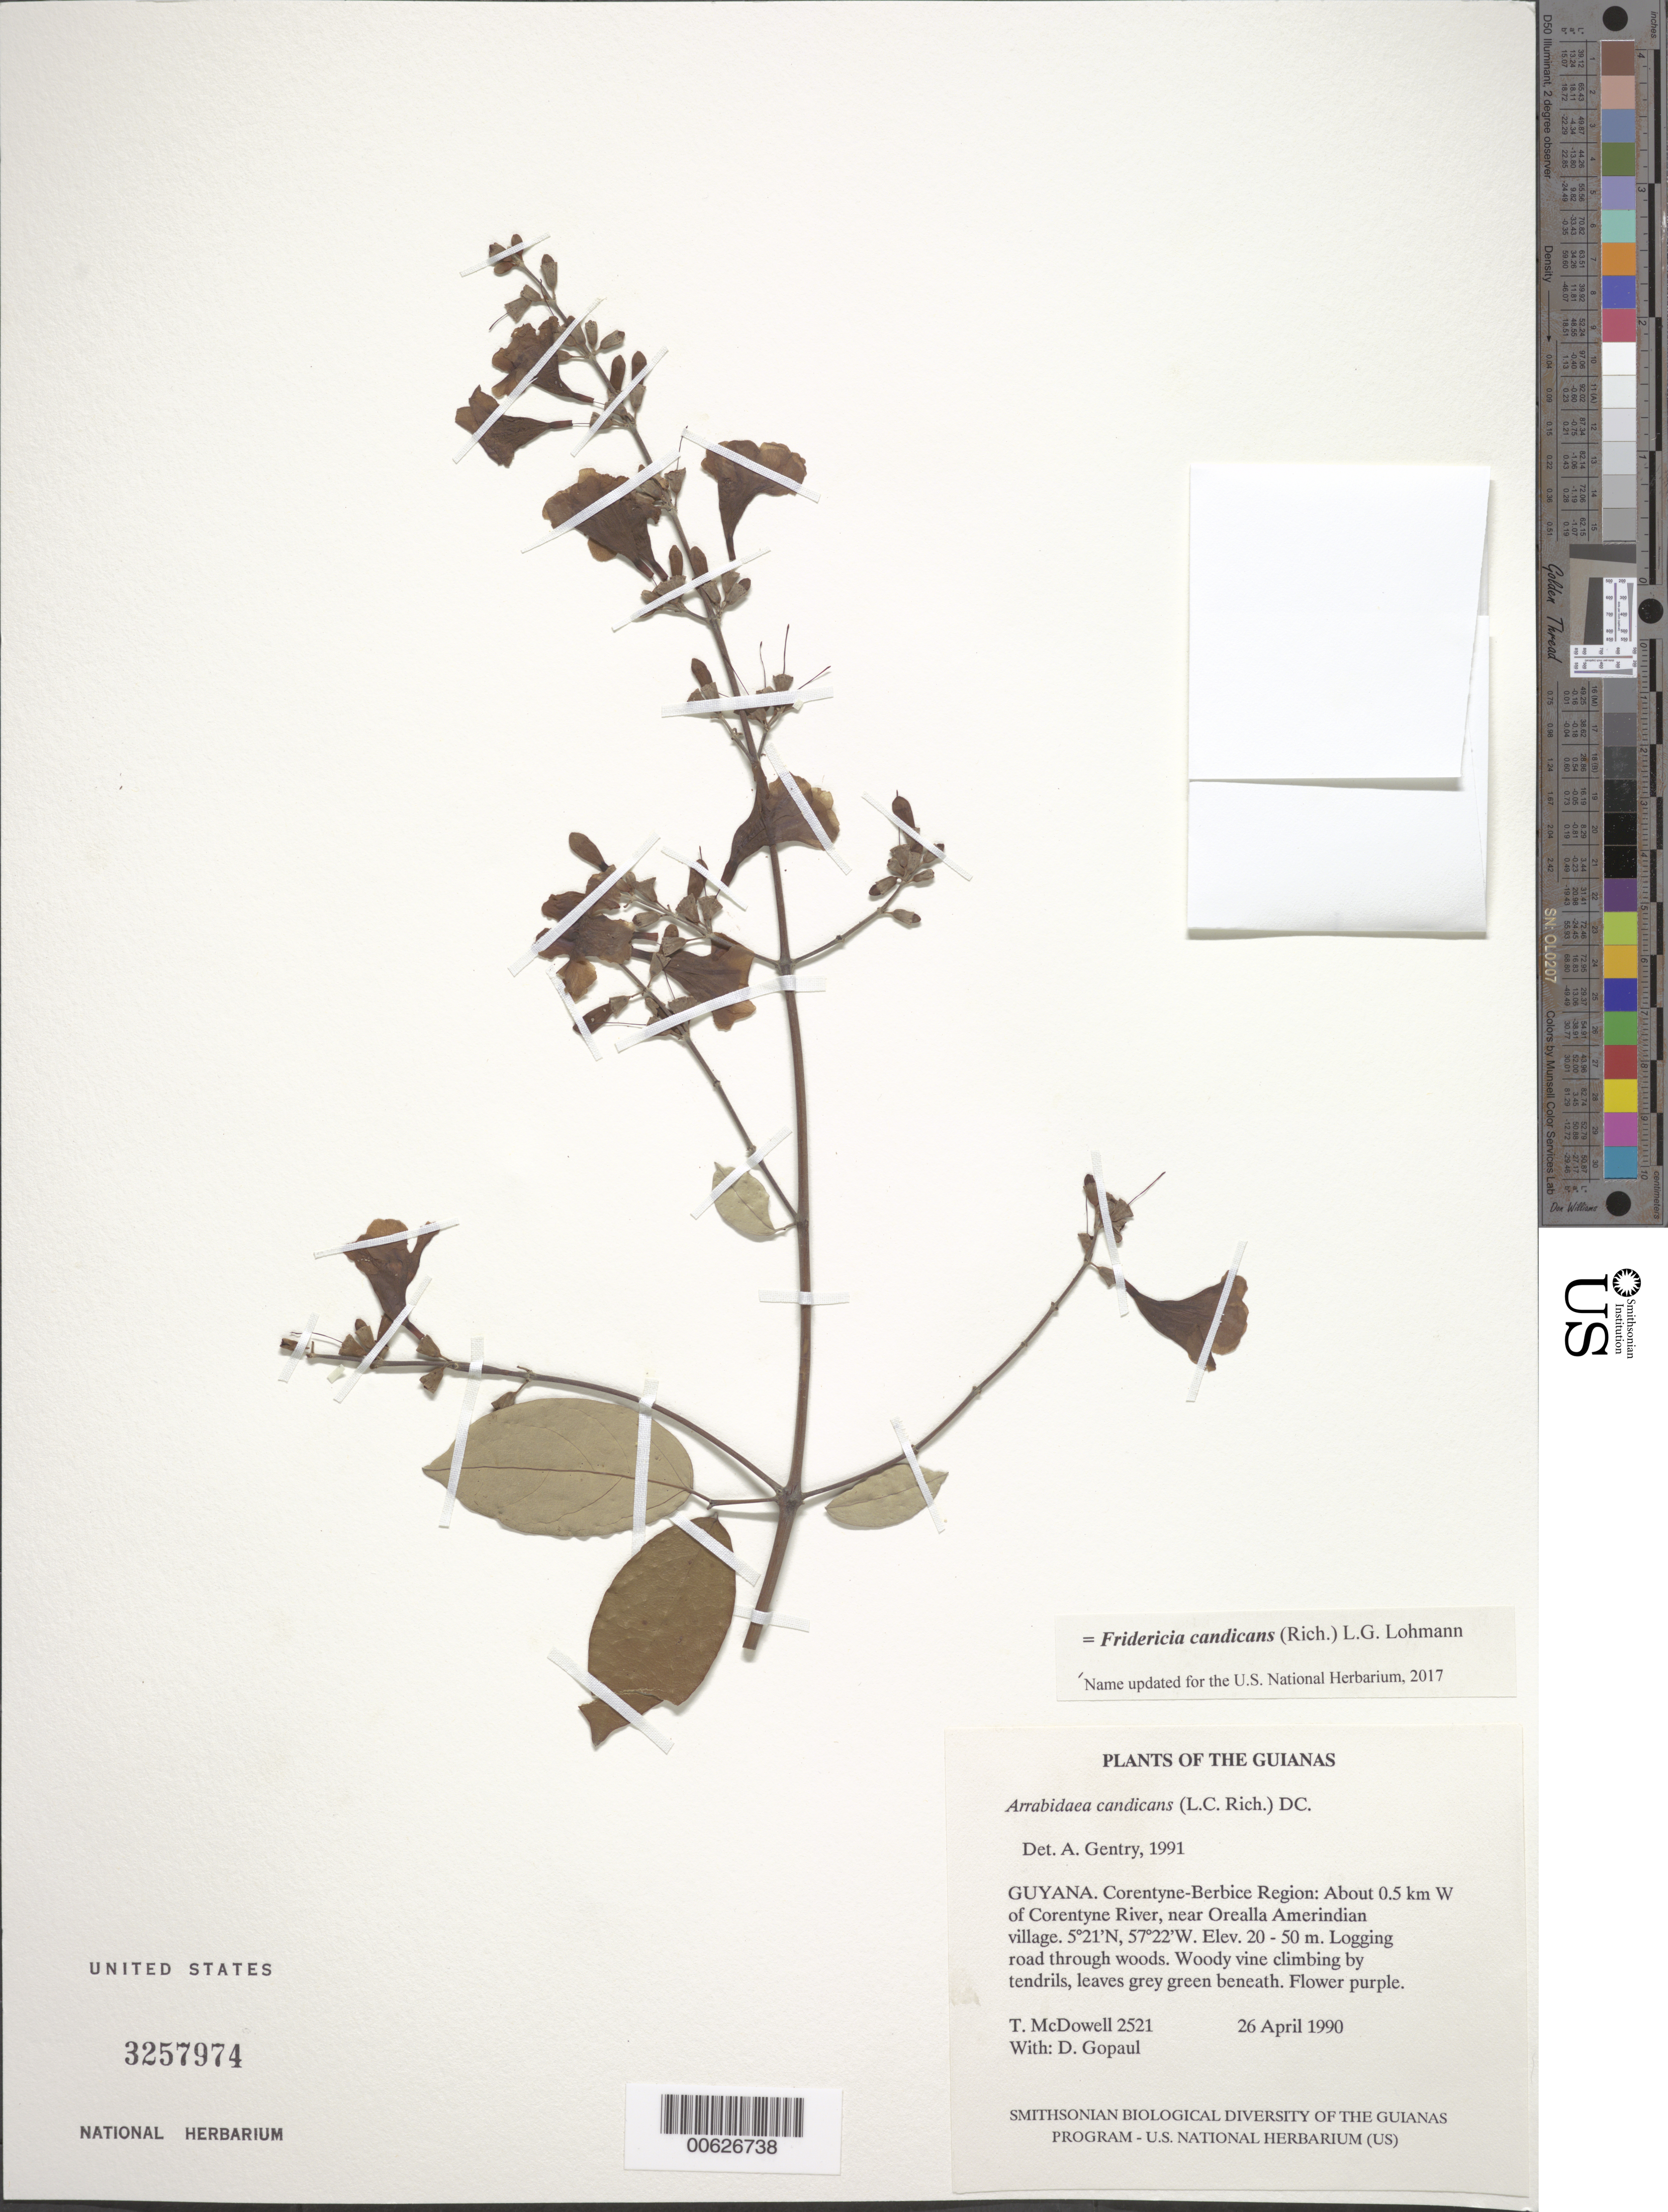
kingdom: Plantae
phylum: Tracheophyta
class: Magnoliopsida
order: Lamiales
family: Bignoniaceae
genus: Arrabidaea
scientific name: Arrabidaea candicans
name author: (Rich.) DC.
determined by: Gentry, A. H.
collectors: T. McDowell & D. Gopaul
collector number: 2521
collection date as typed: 26 April 1990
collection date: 1990-04-26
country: Guyana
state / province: E. Berbice-Corentyne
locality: About 0.5 km W of Corentyne River, near Orealla Amerindian village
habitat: Logging road through woods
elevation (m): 20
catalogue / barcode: US 3257974